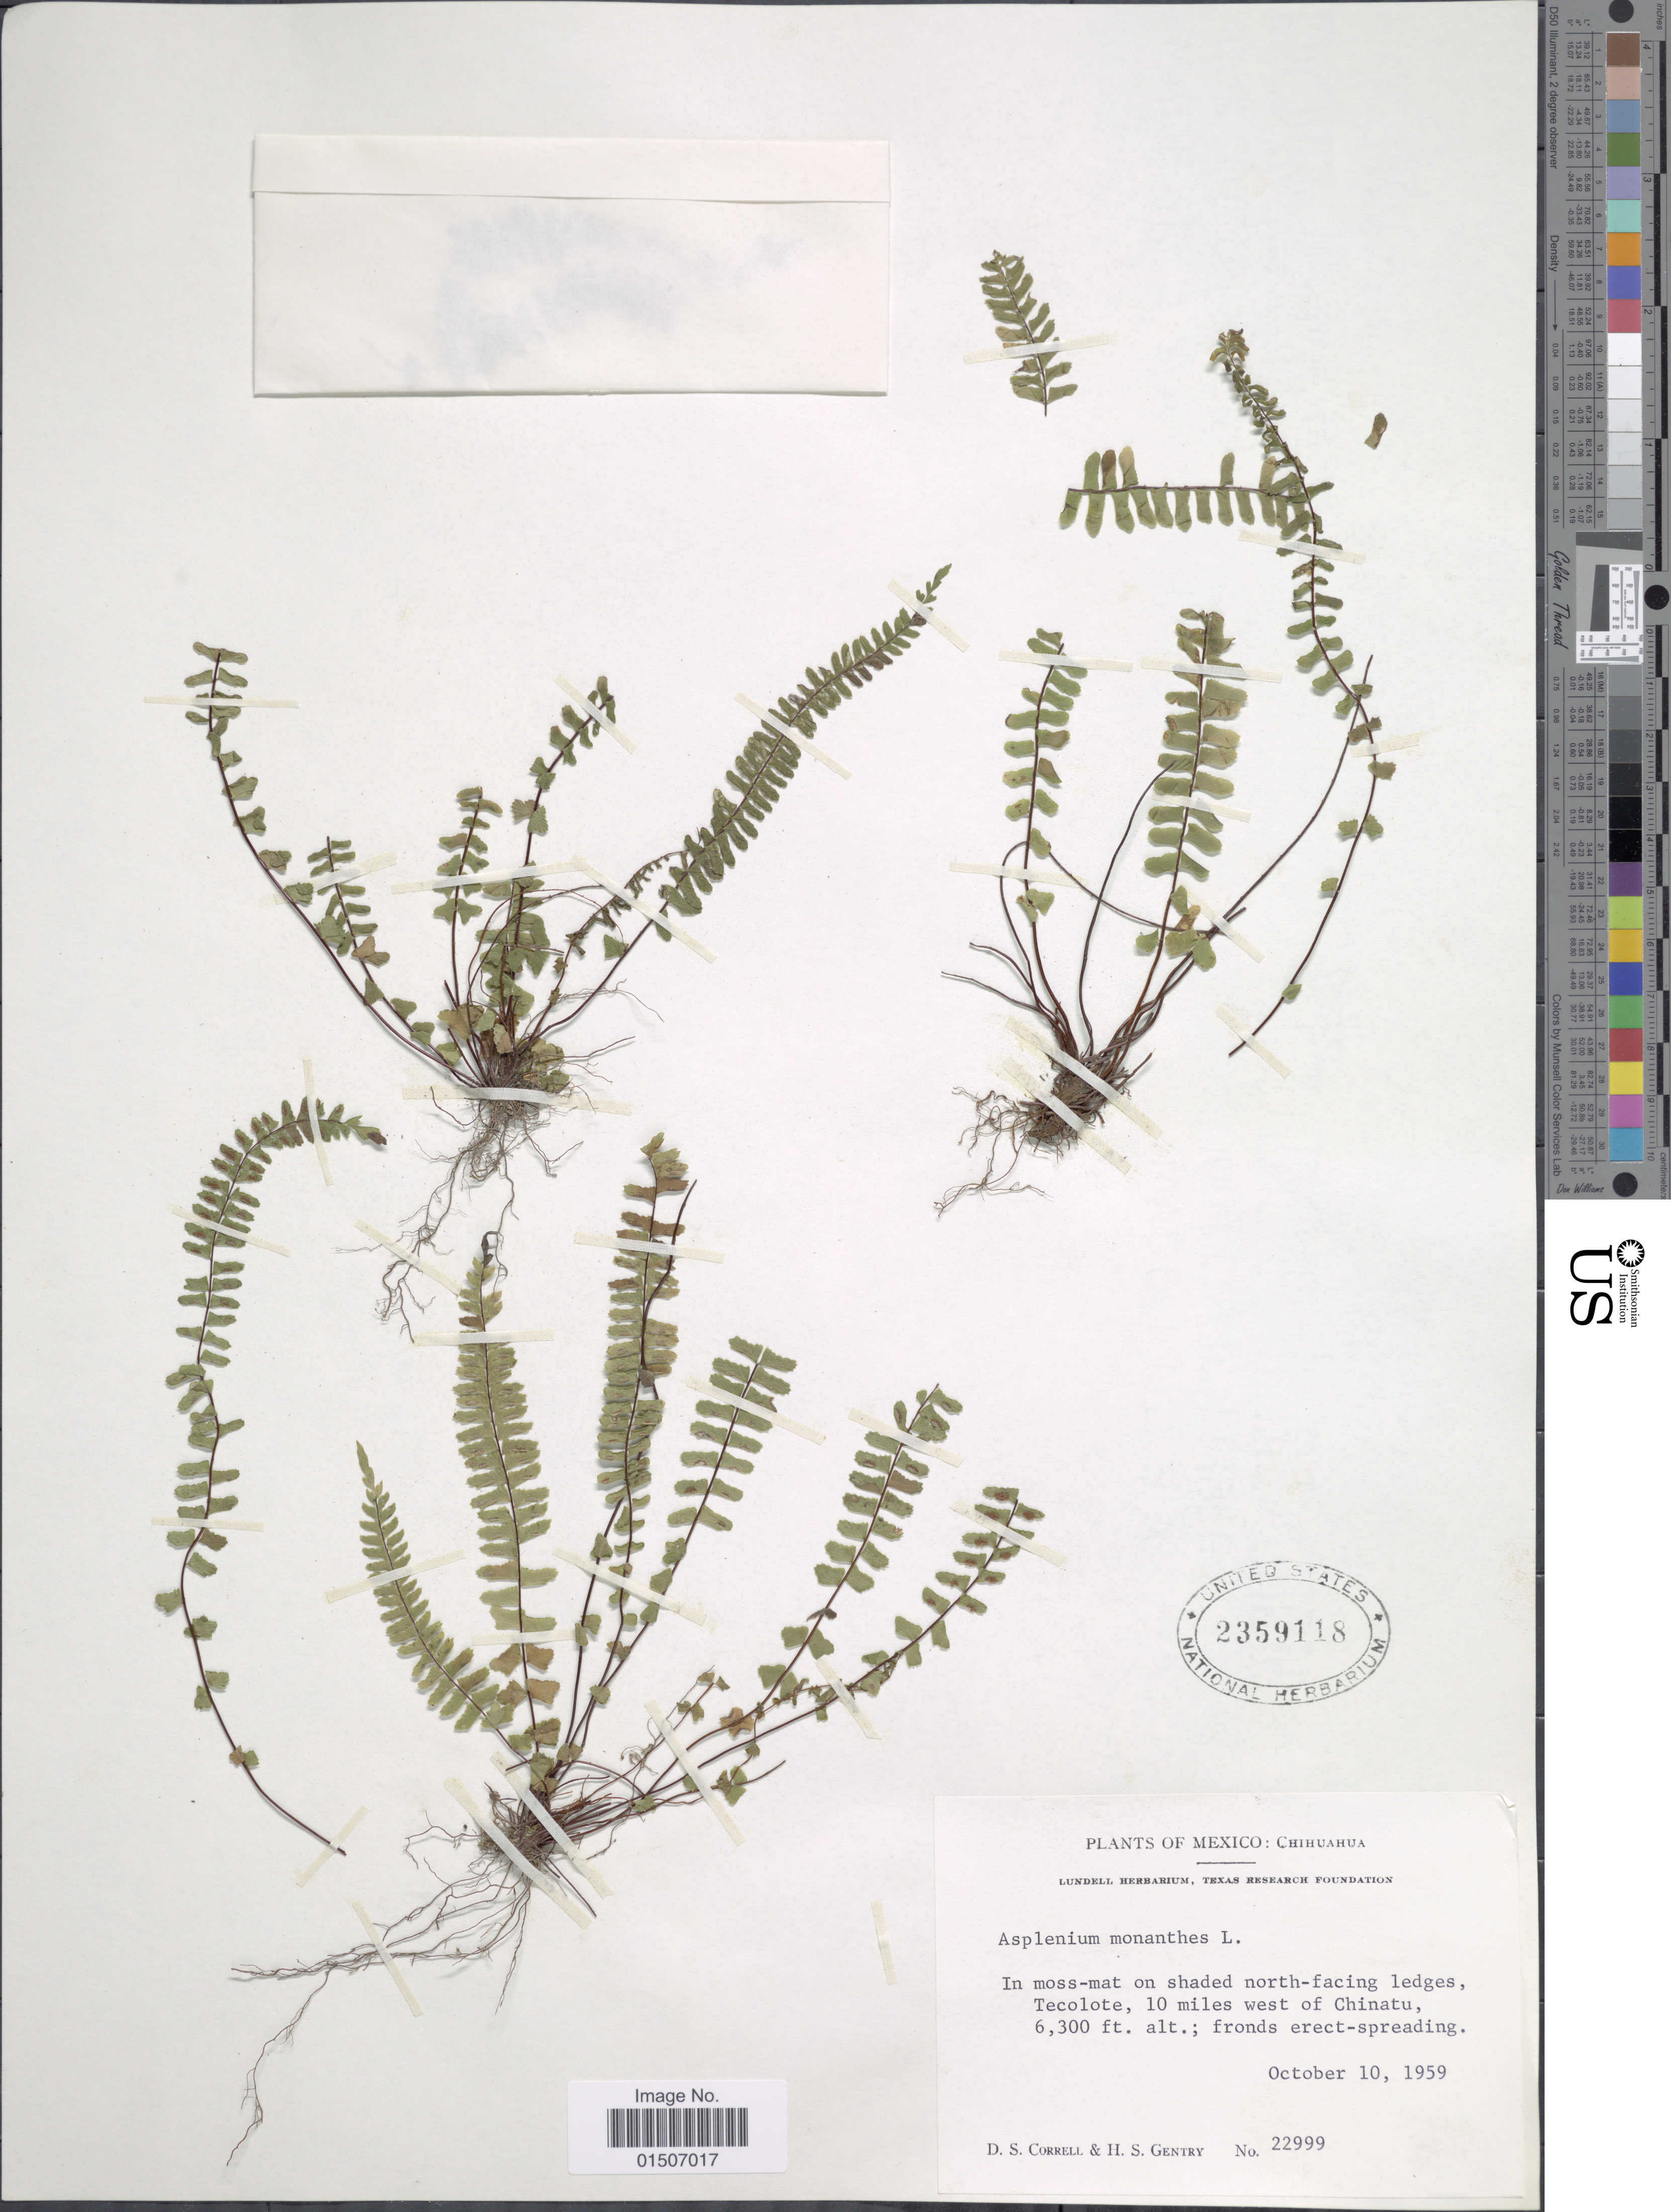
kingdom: Plantae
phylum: Tracheophyta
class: Polypodiopsida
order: Polypodiales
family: Aspleniaceae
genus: Asplenium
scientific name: Asplenium monanthes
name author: L.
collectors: D. S. Correll & H. S. Gentry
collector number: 22999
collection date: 1959-10-10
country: Mexico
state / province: Chihuahua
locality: In moss-mat on shaded north-facing ledges, Tecolote, 10 miles west of Chinatu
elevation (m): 1920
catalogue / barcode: US 2359118